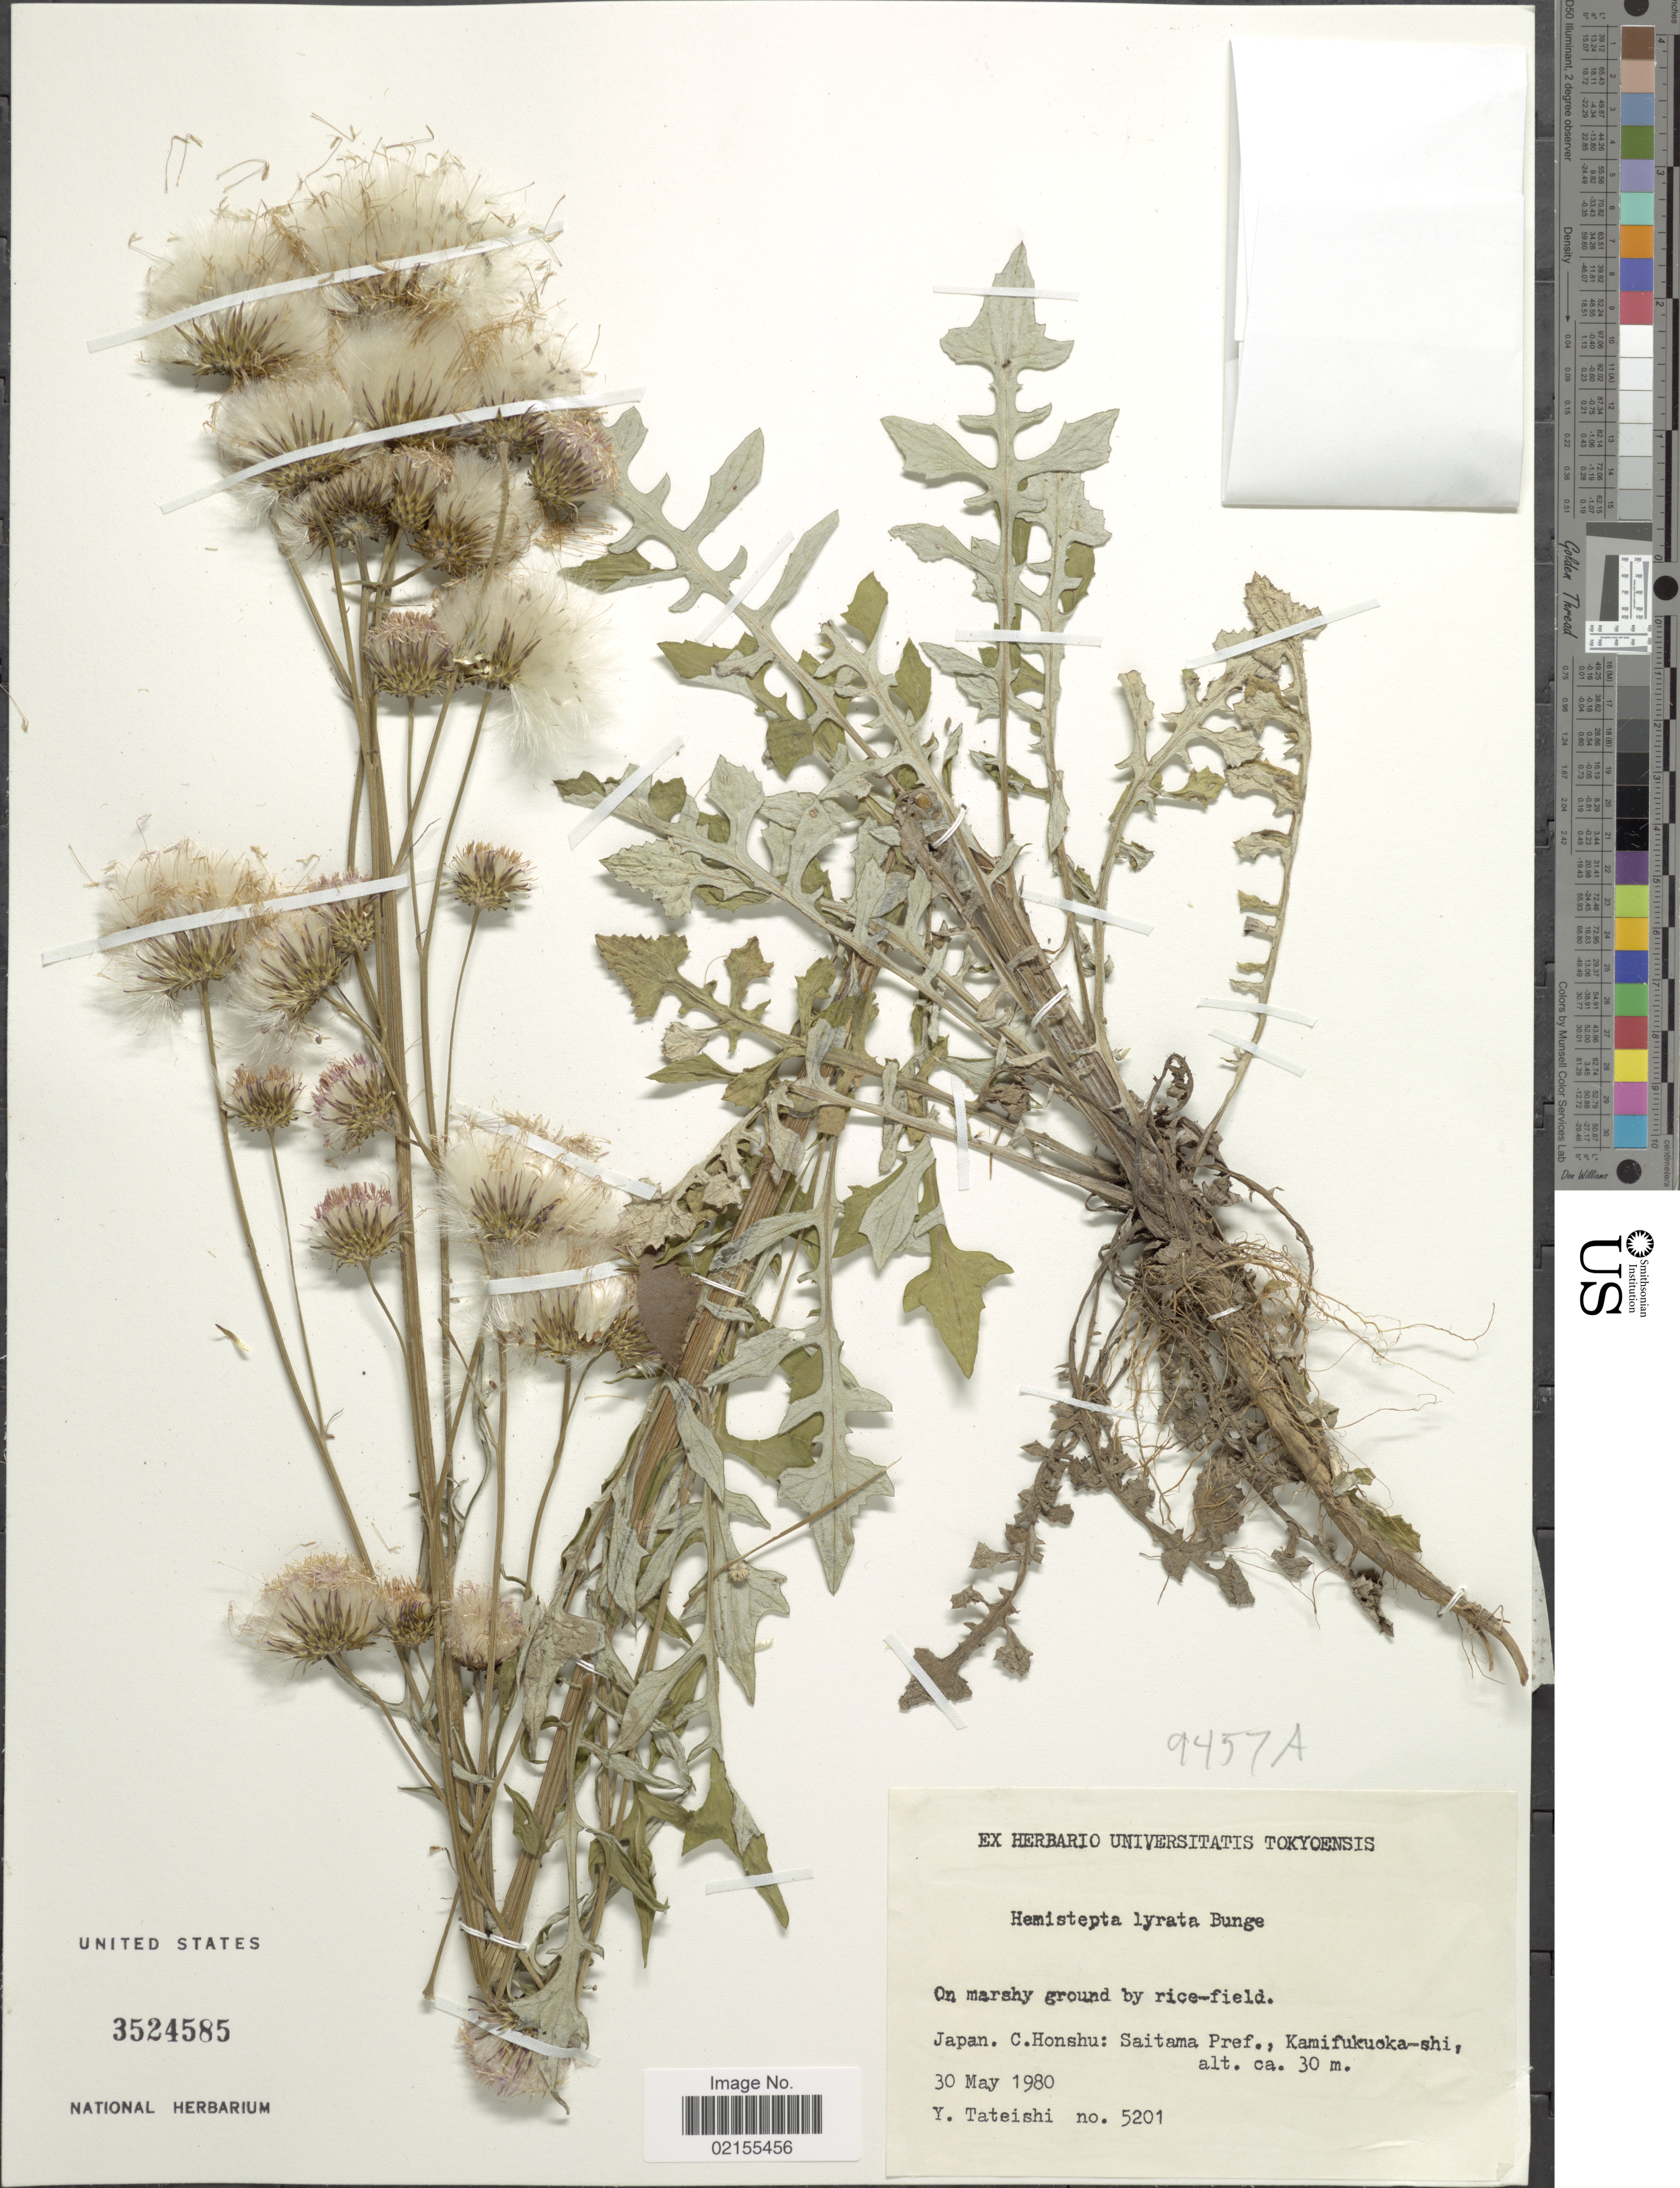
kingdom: Plantae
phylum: Tracheophyta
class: Magnoliopsida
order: Asterales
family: Asteraceae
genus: Hemistepta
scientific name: Hemistepta lyrata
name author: Bunge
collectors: Y. Tateishi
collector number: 5201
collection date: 1980-05-30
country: Japan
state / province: Saitama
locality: C. Honshu, Kamifukucka-shi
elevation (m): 30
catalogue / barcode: US 3524585